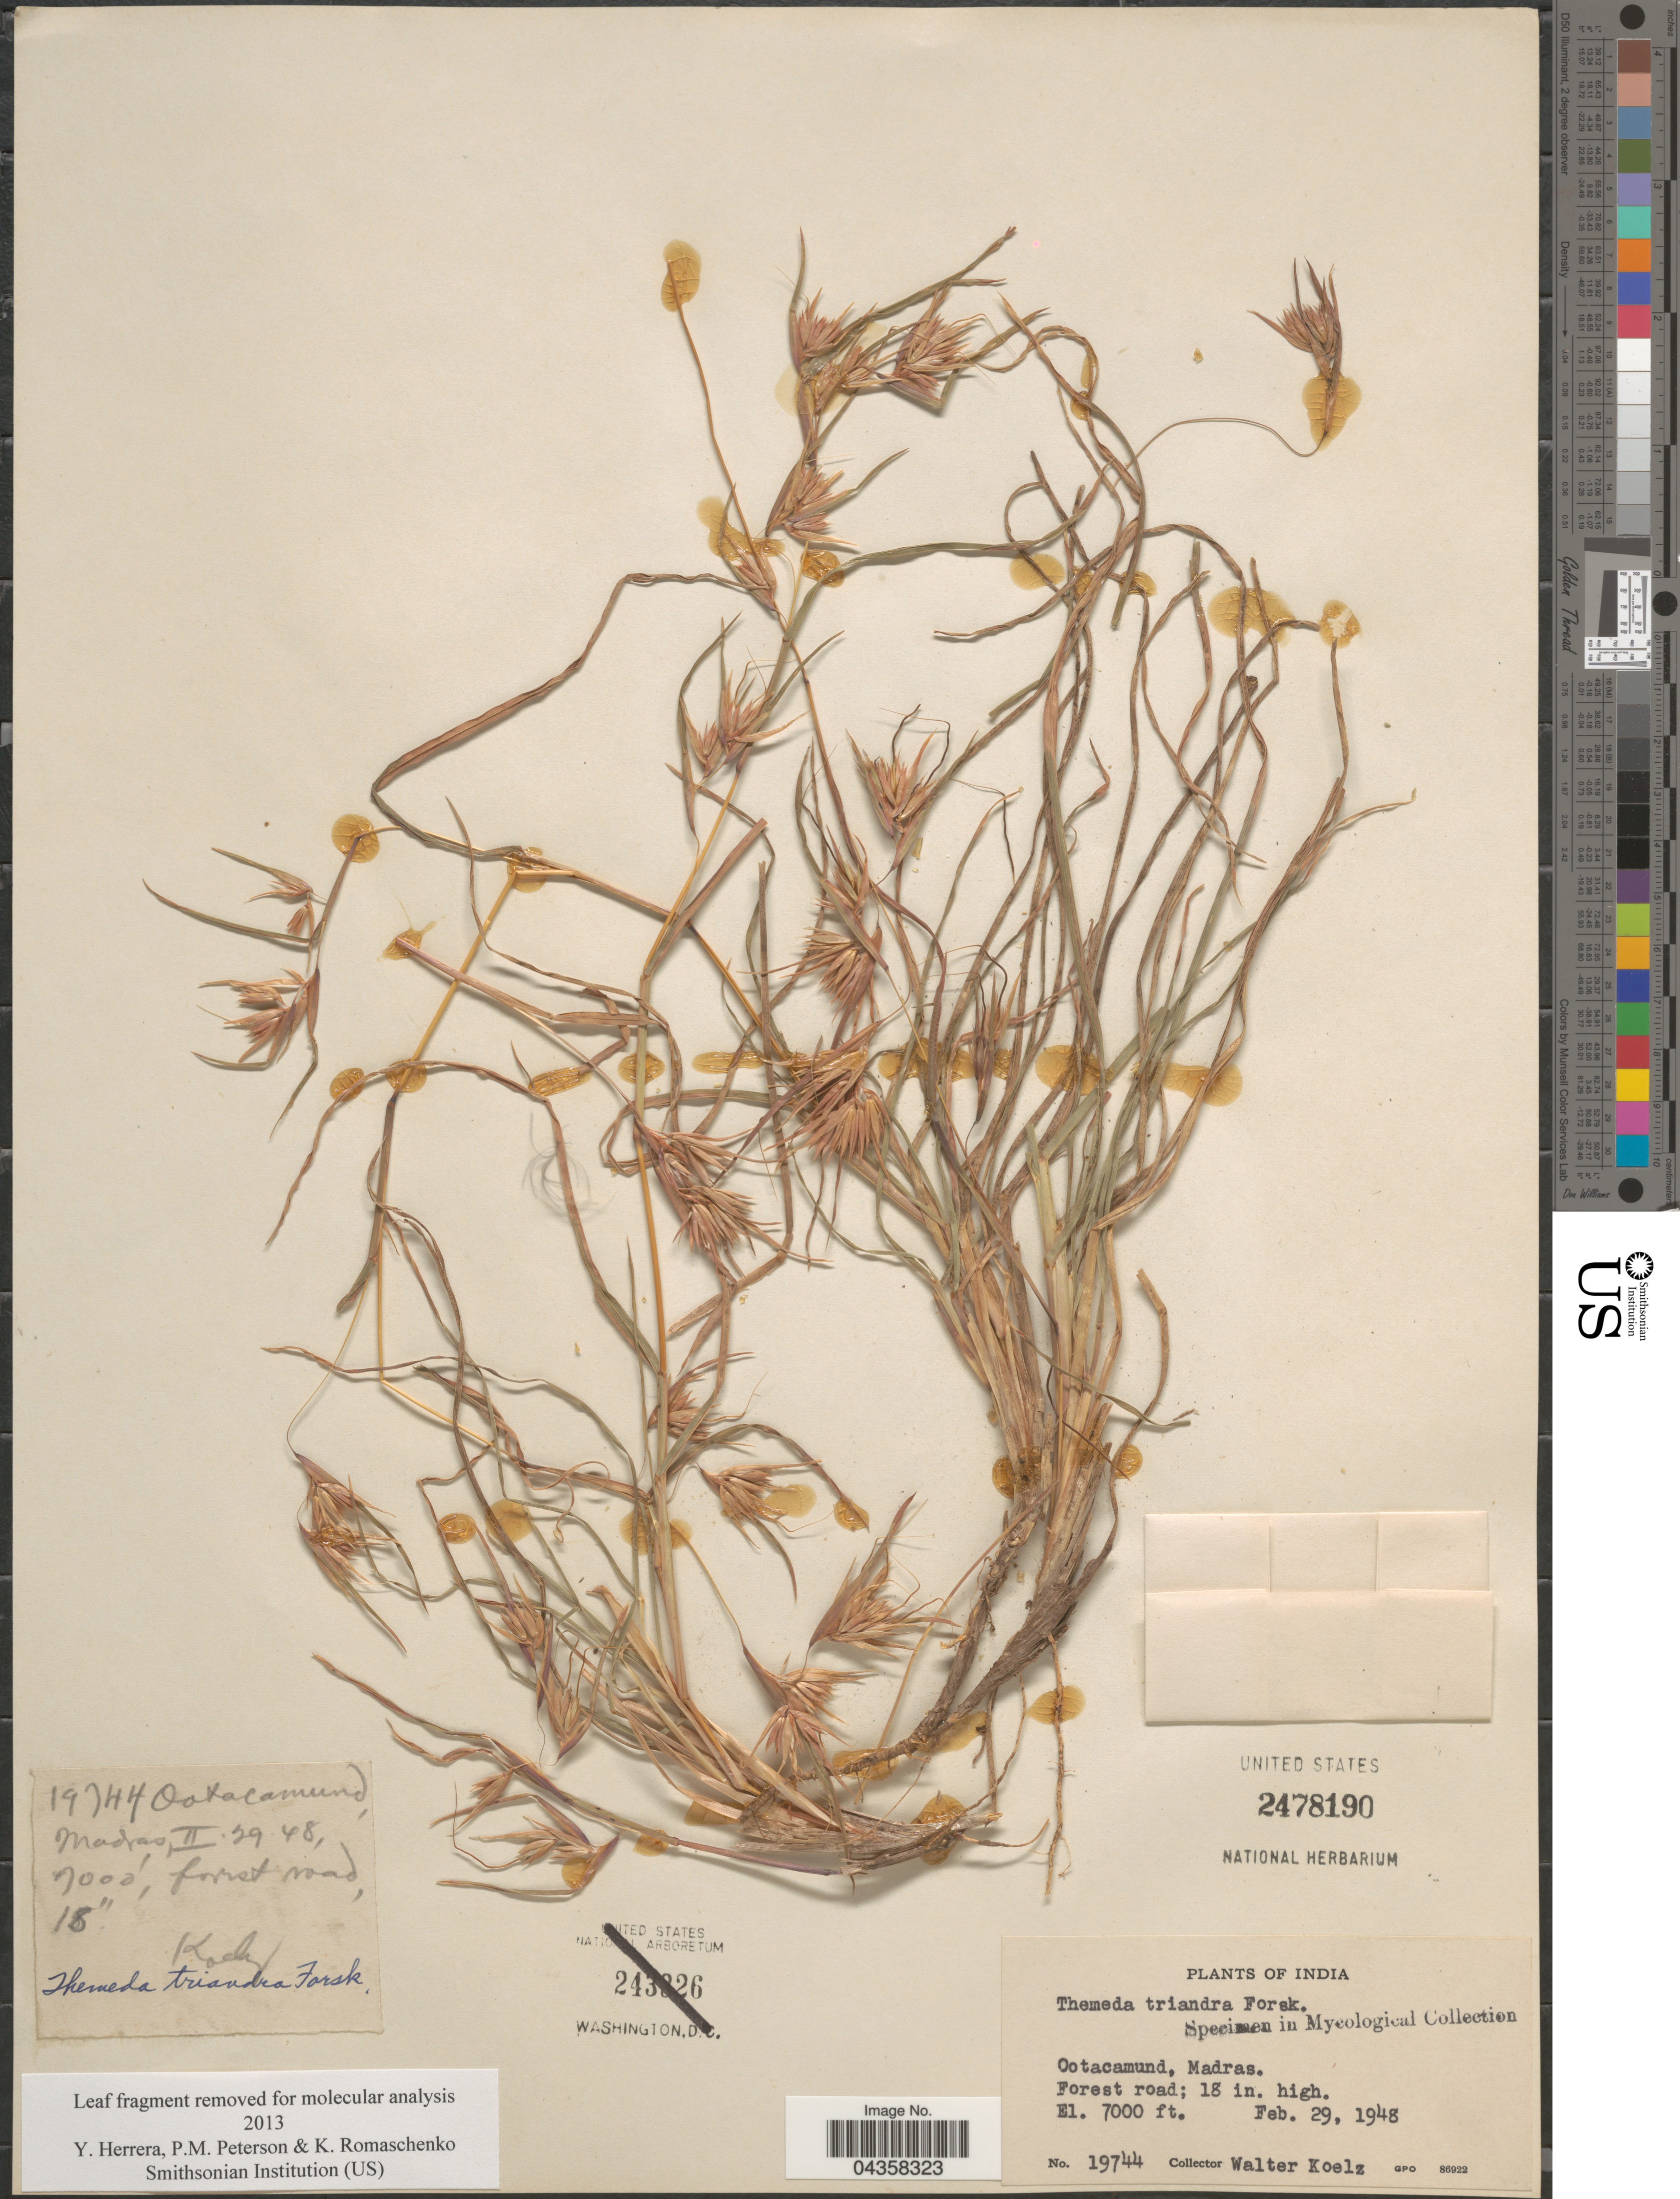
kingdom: Plantae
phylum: Tracheophyta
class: Liliopsida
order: Poales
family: Poaceae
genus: Themeda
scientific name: Themeda triandra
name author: Forssk.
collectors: W. N. Koelz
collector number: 19744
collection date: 1948-02-29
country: India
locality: Ootacamund, Madras.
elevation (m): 2134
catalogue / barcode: US 2478190